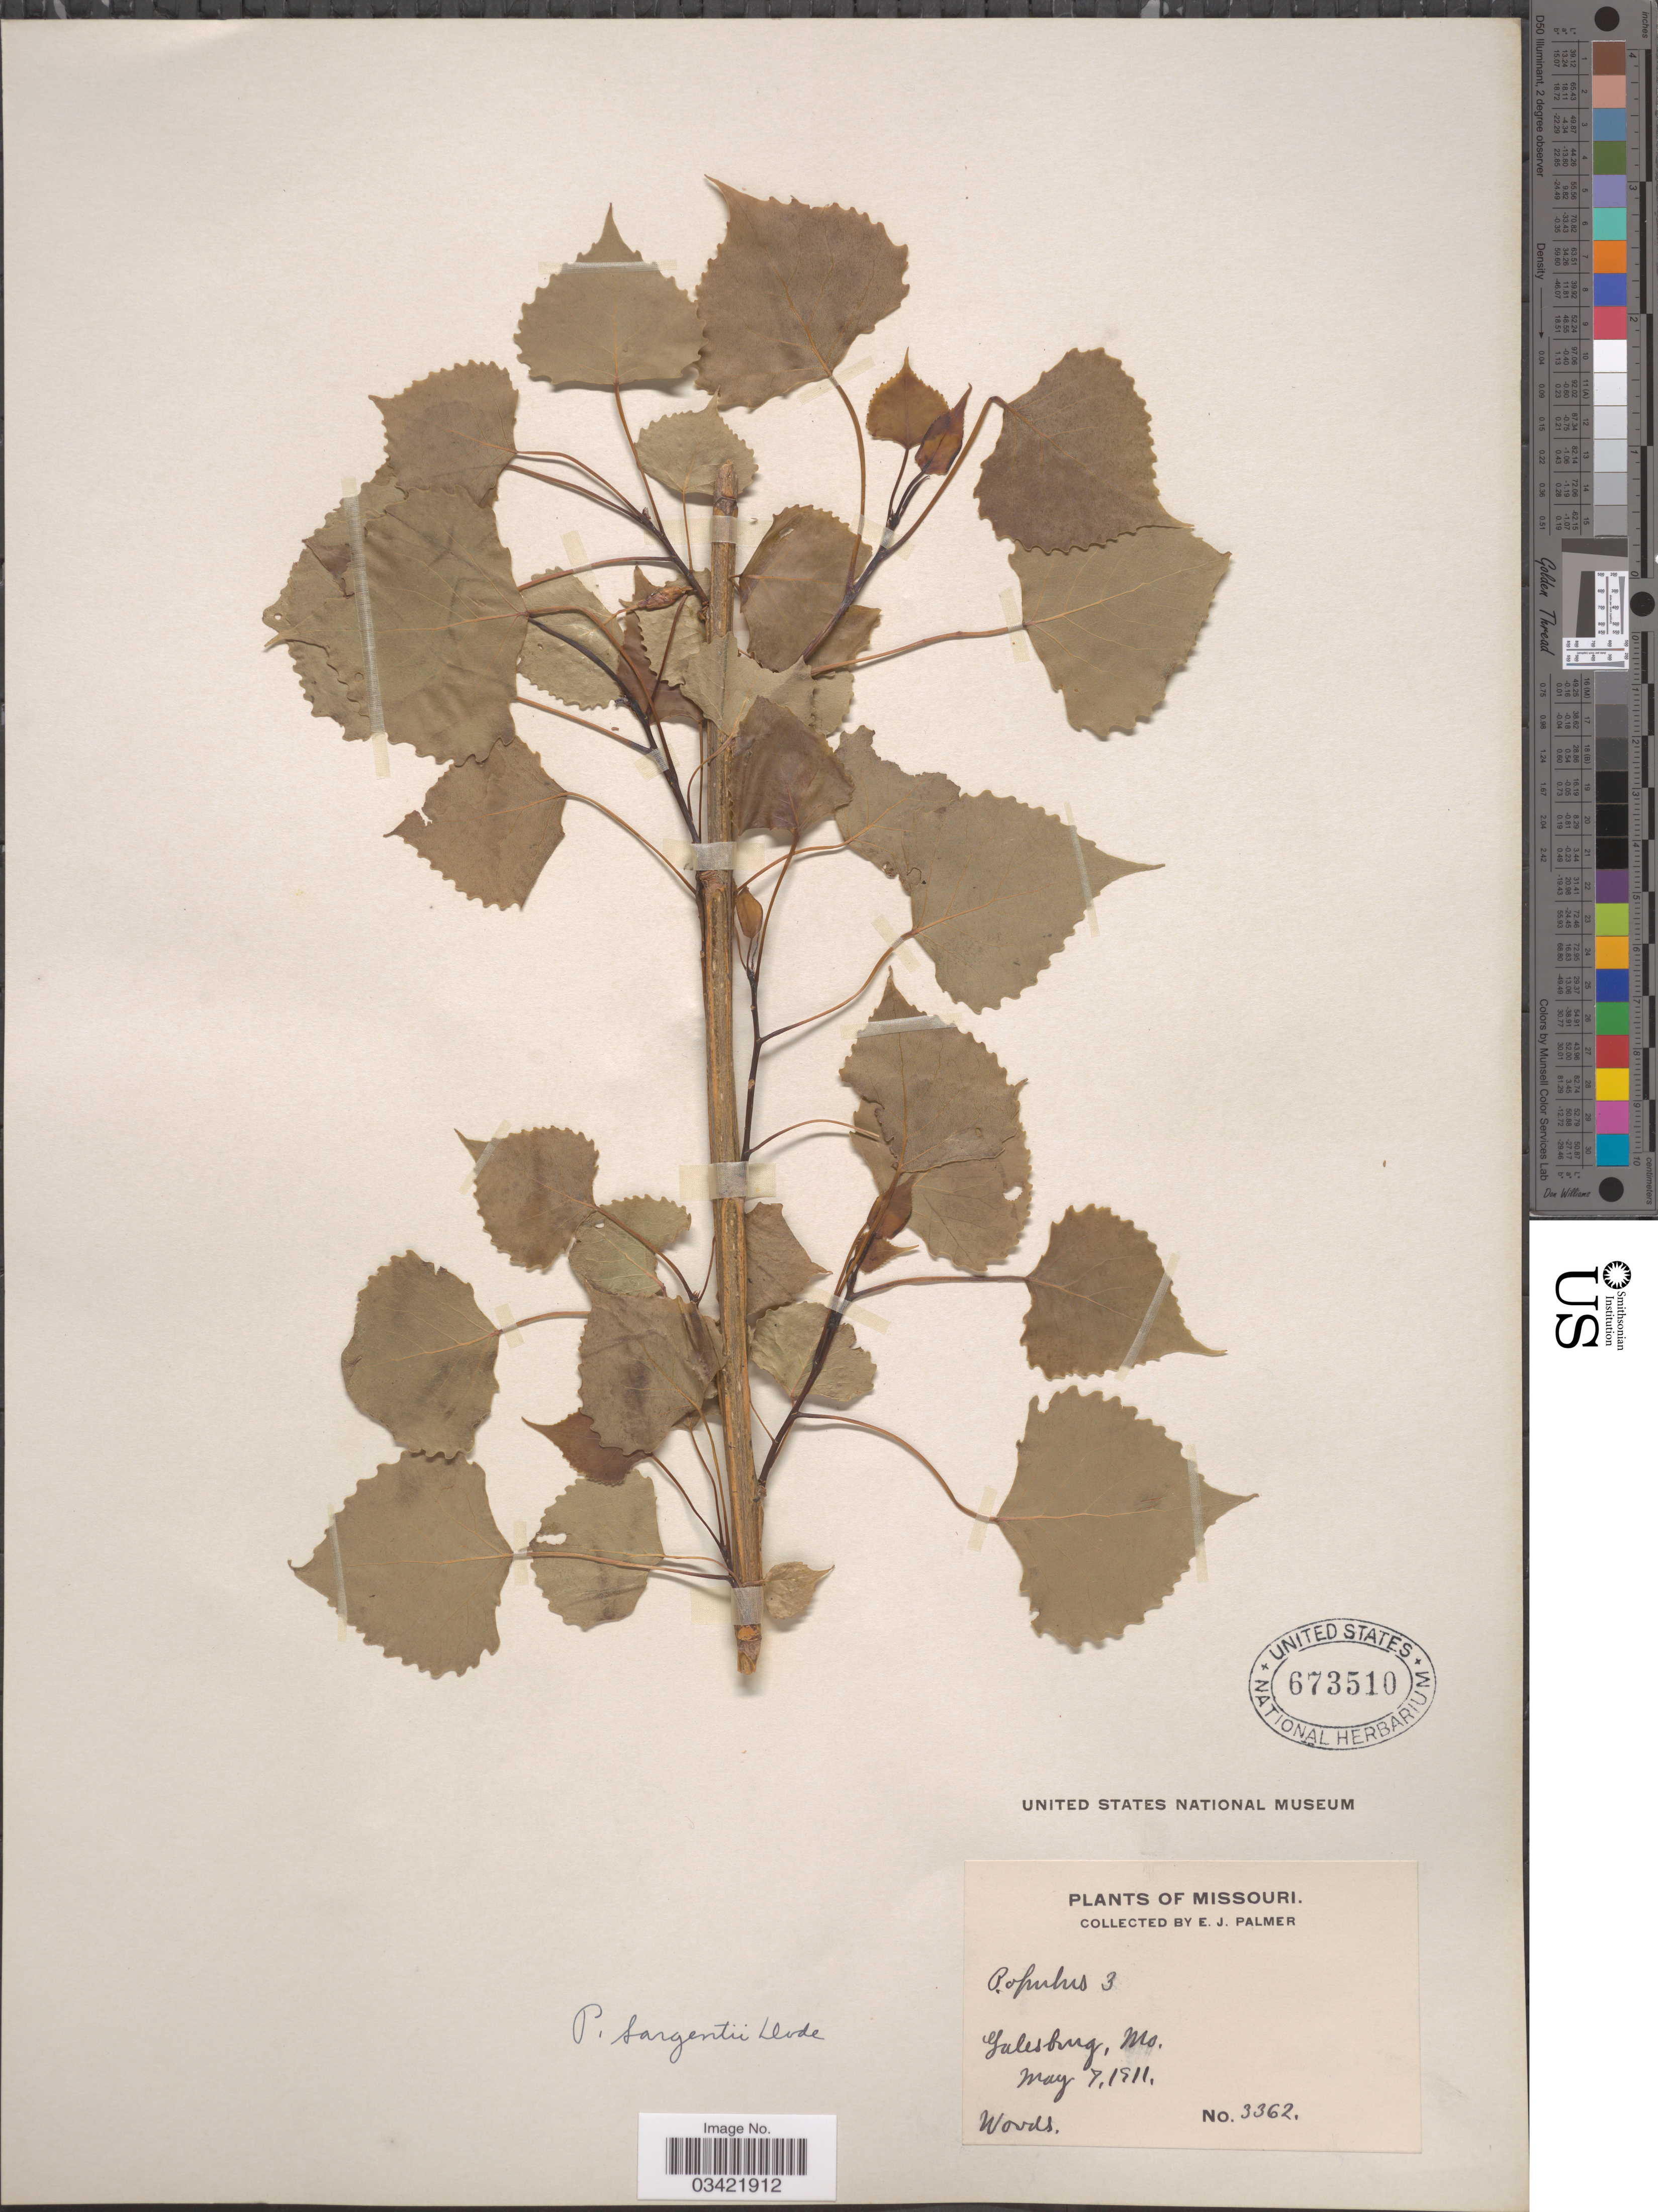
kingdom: Plantae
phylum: Tracheophyta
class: Magnoliopsida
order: Malpighiales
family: Salicaceae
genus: Populus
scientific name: Populus deltoides subsp. monilifera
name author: (Aiton) Eckenw.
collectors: E. J. Palmer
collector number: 3362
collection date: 1911-05-07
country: United States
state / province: Missouri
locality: Galesburg.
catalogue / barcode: US 673510